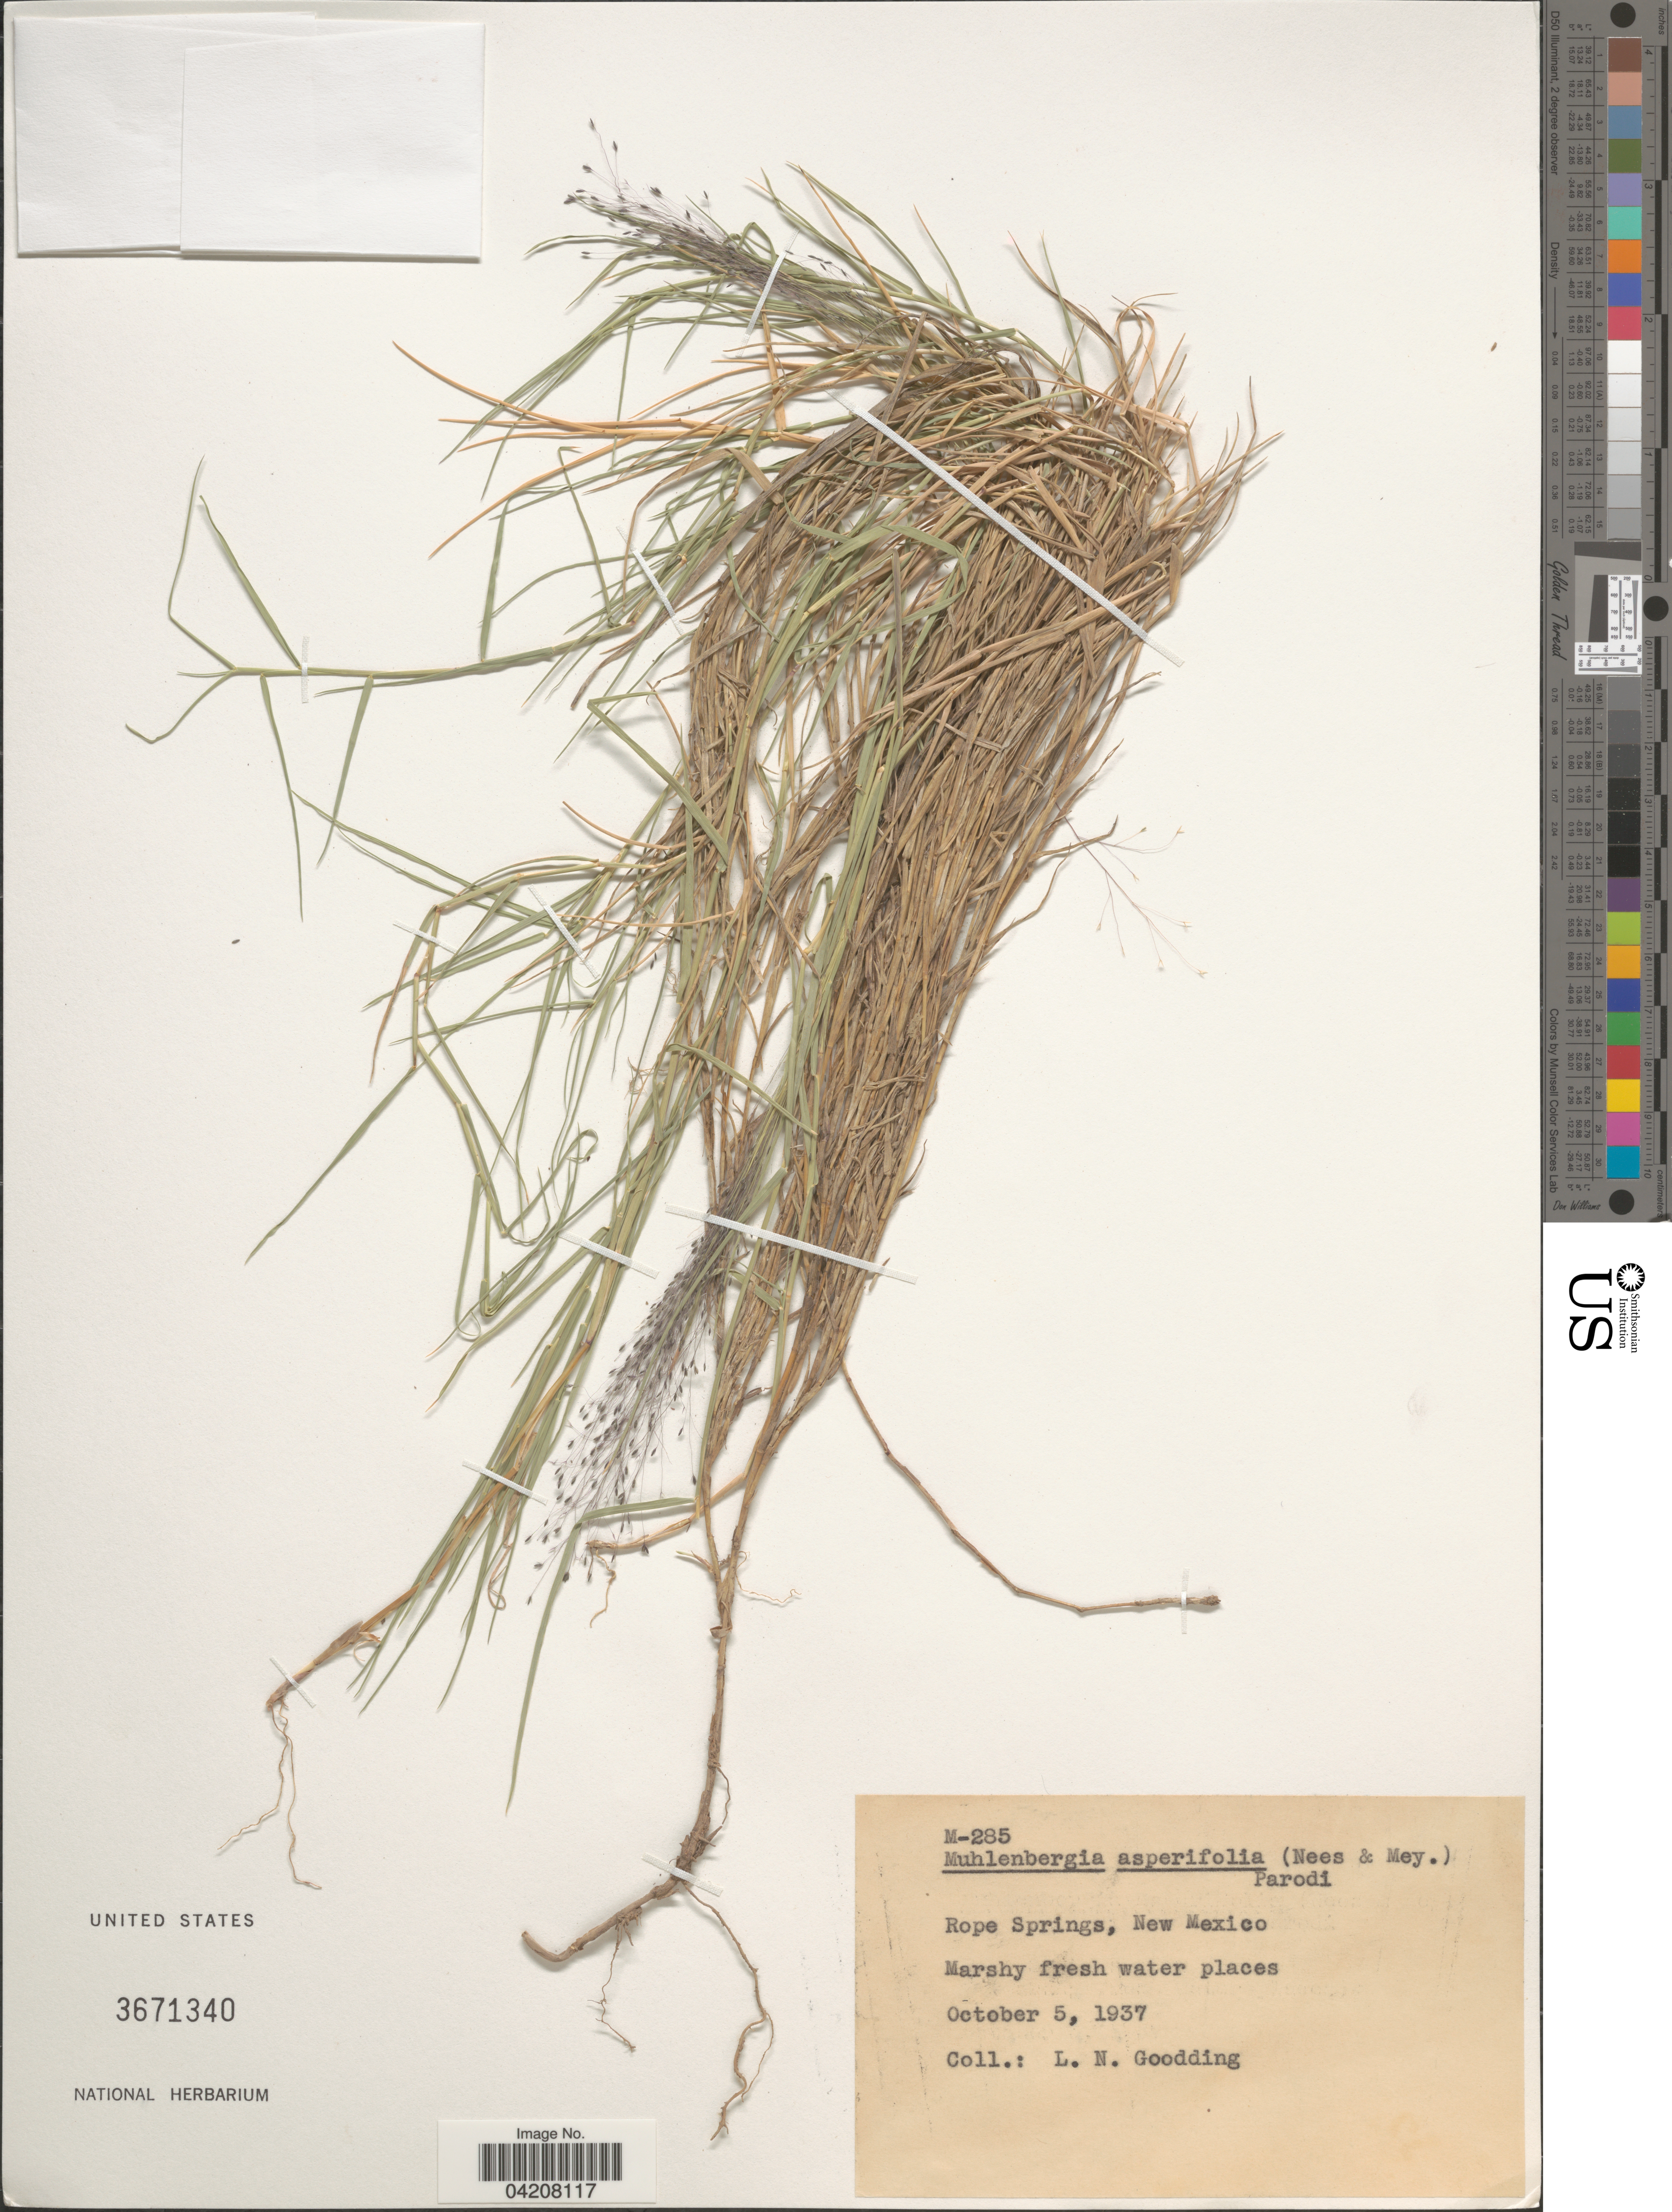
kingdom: Plantae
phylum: Tracheophyta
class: Liliopsida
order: Poales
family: Poaceae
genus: Muhlenbergia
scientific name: Muhlenbergia asperifolia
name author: (Nees & Meyen ex Trin.) Parodi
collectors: L. N. Goodding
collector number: M-285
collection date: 1937-10-05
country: United States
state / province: New Mexico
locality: Rope Springs.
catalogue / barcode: US 3671340